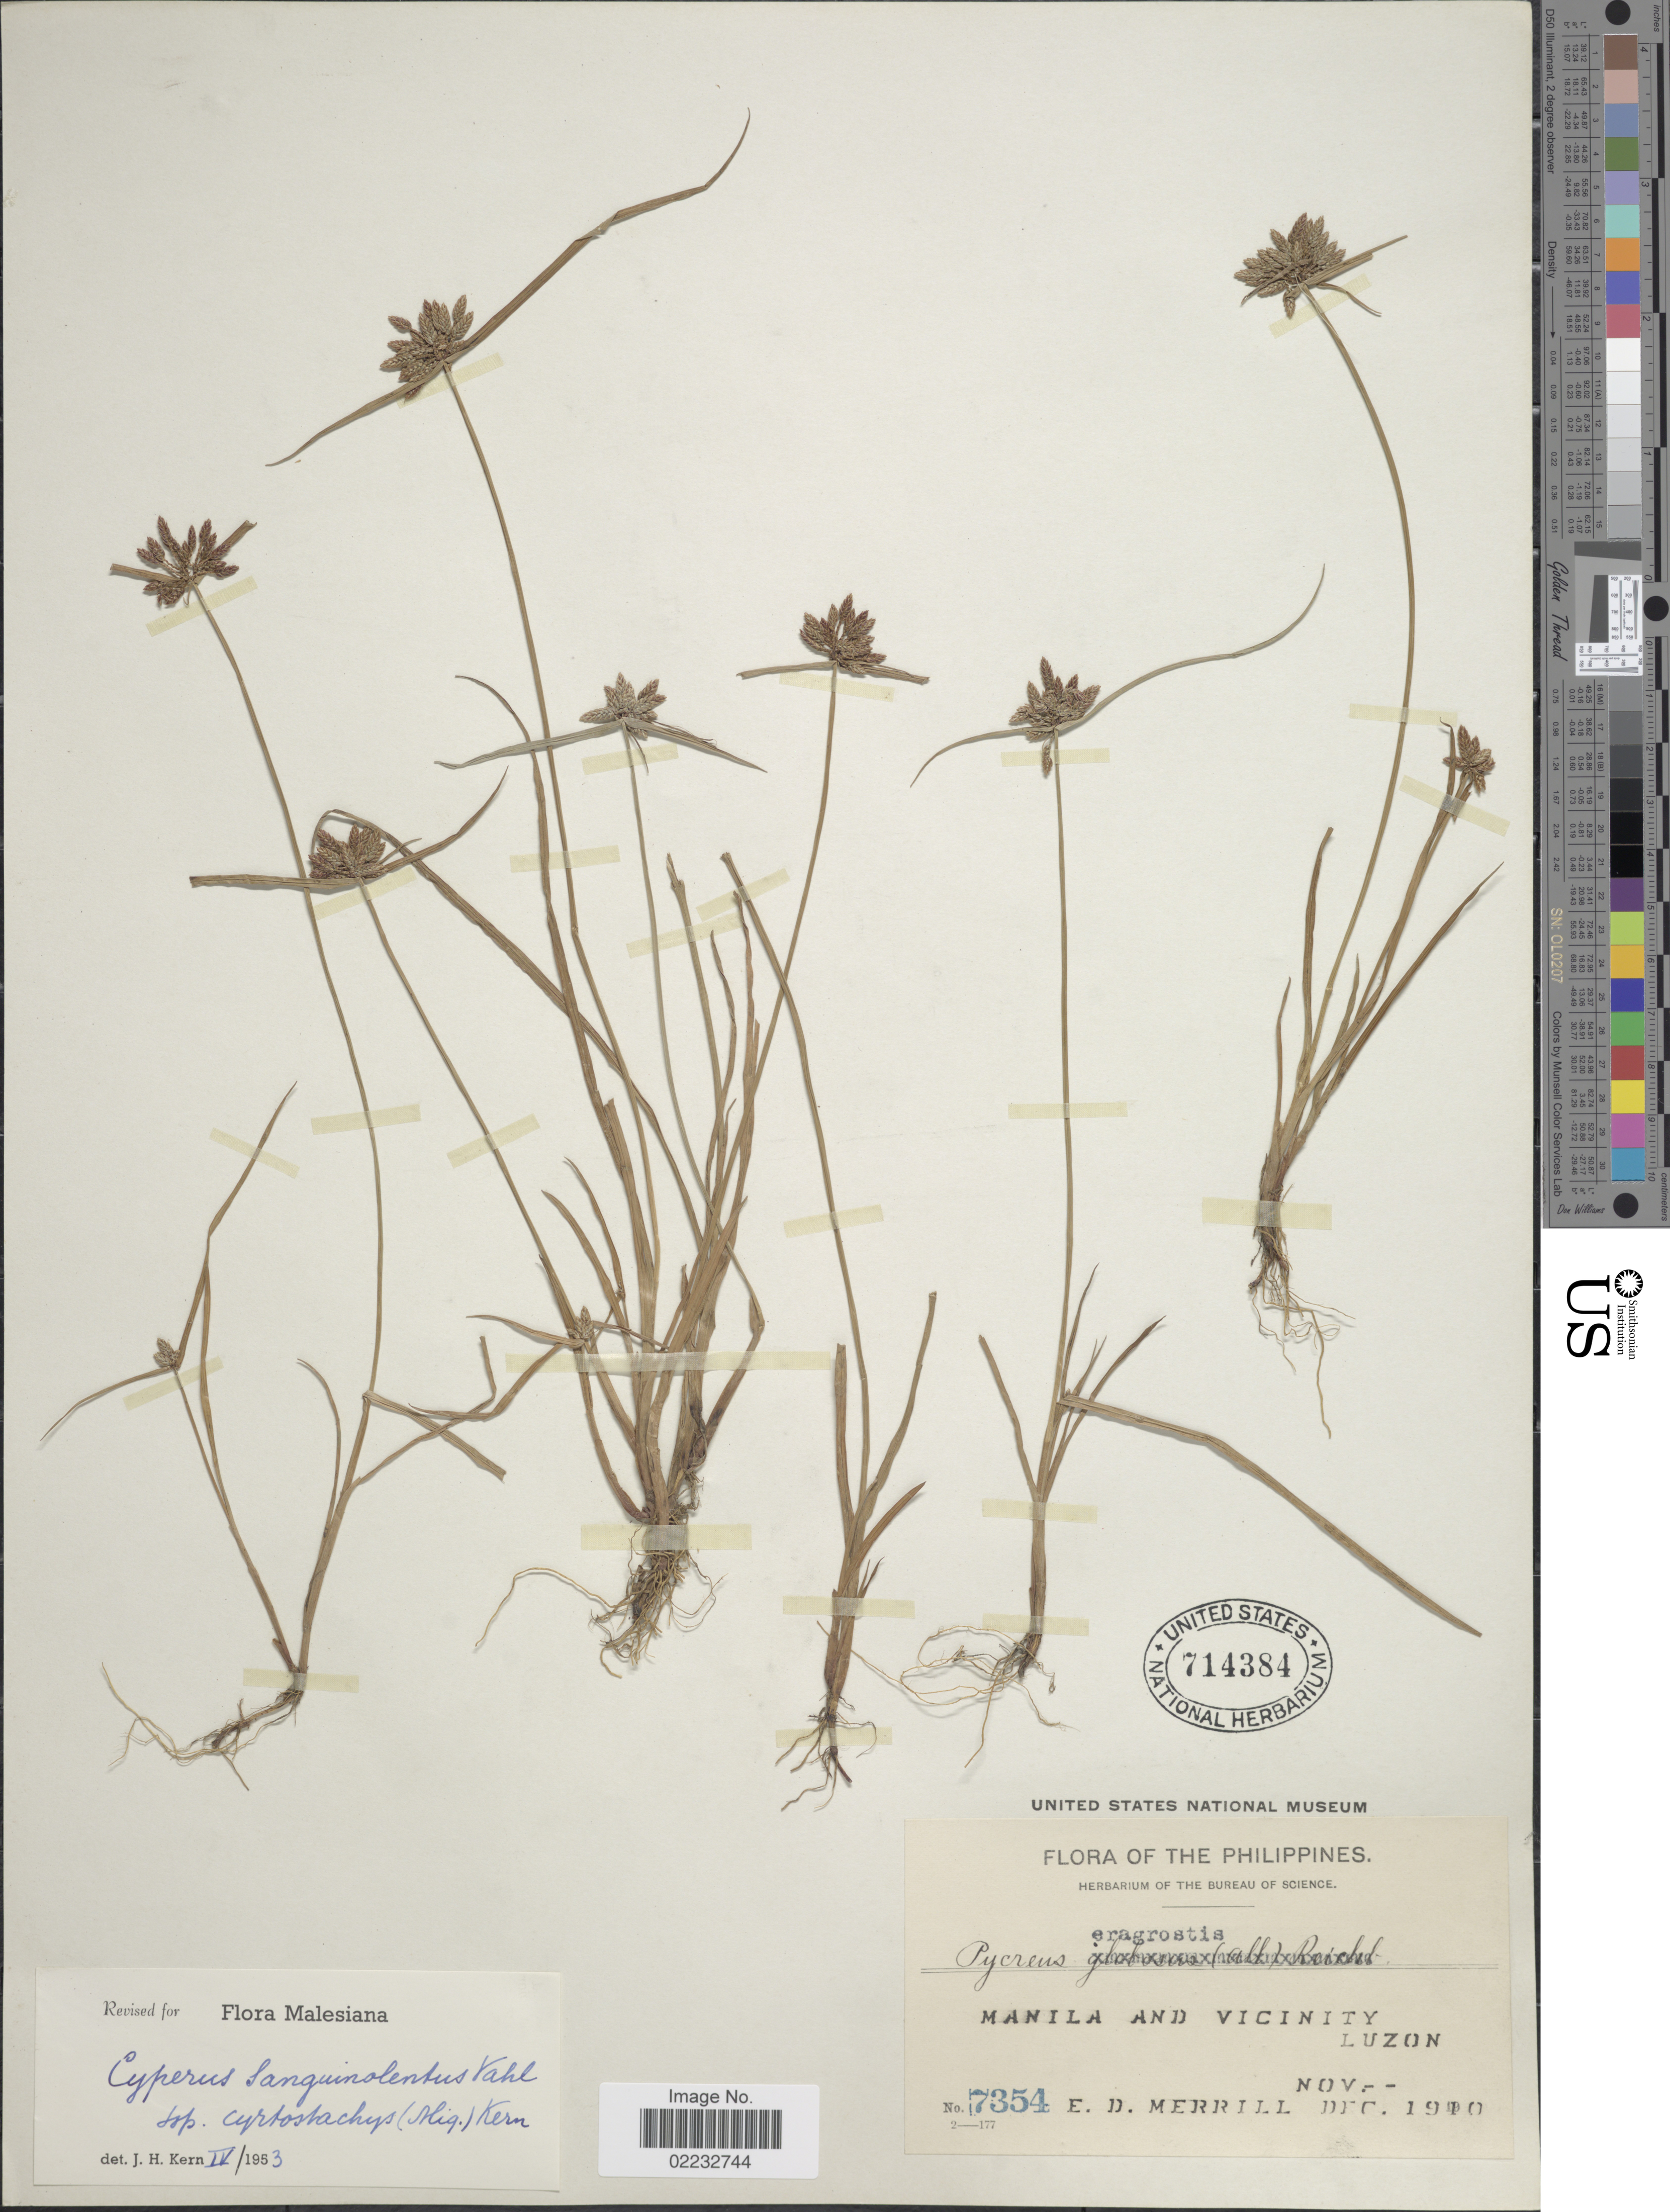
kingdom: Plantae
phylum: Tracheophyta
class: Liliopsida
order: Poales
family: Cyperaceae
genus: Cyperus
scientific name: Cyperus sanguinolentus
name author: Vahl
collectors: E. D. Merrill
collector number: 7354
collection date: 1910-11/1910-12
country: Philippines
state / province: National Capital Region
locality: Manila and vicinity, Luzon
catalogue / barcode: US 714384